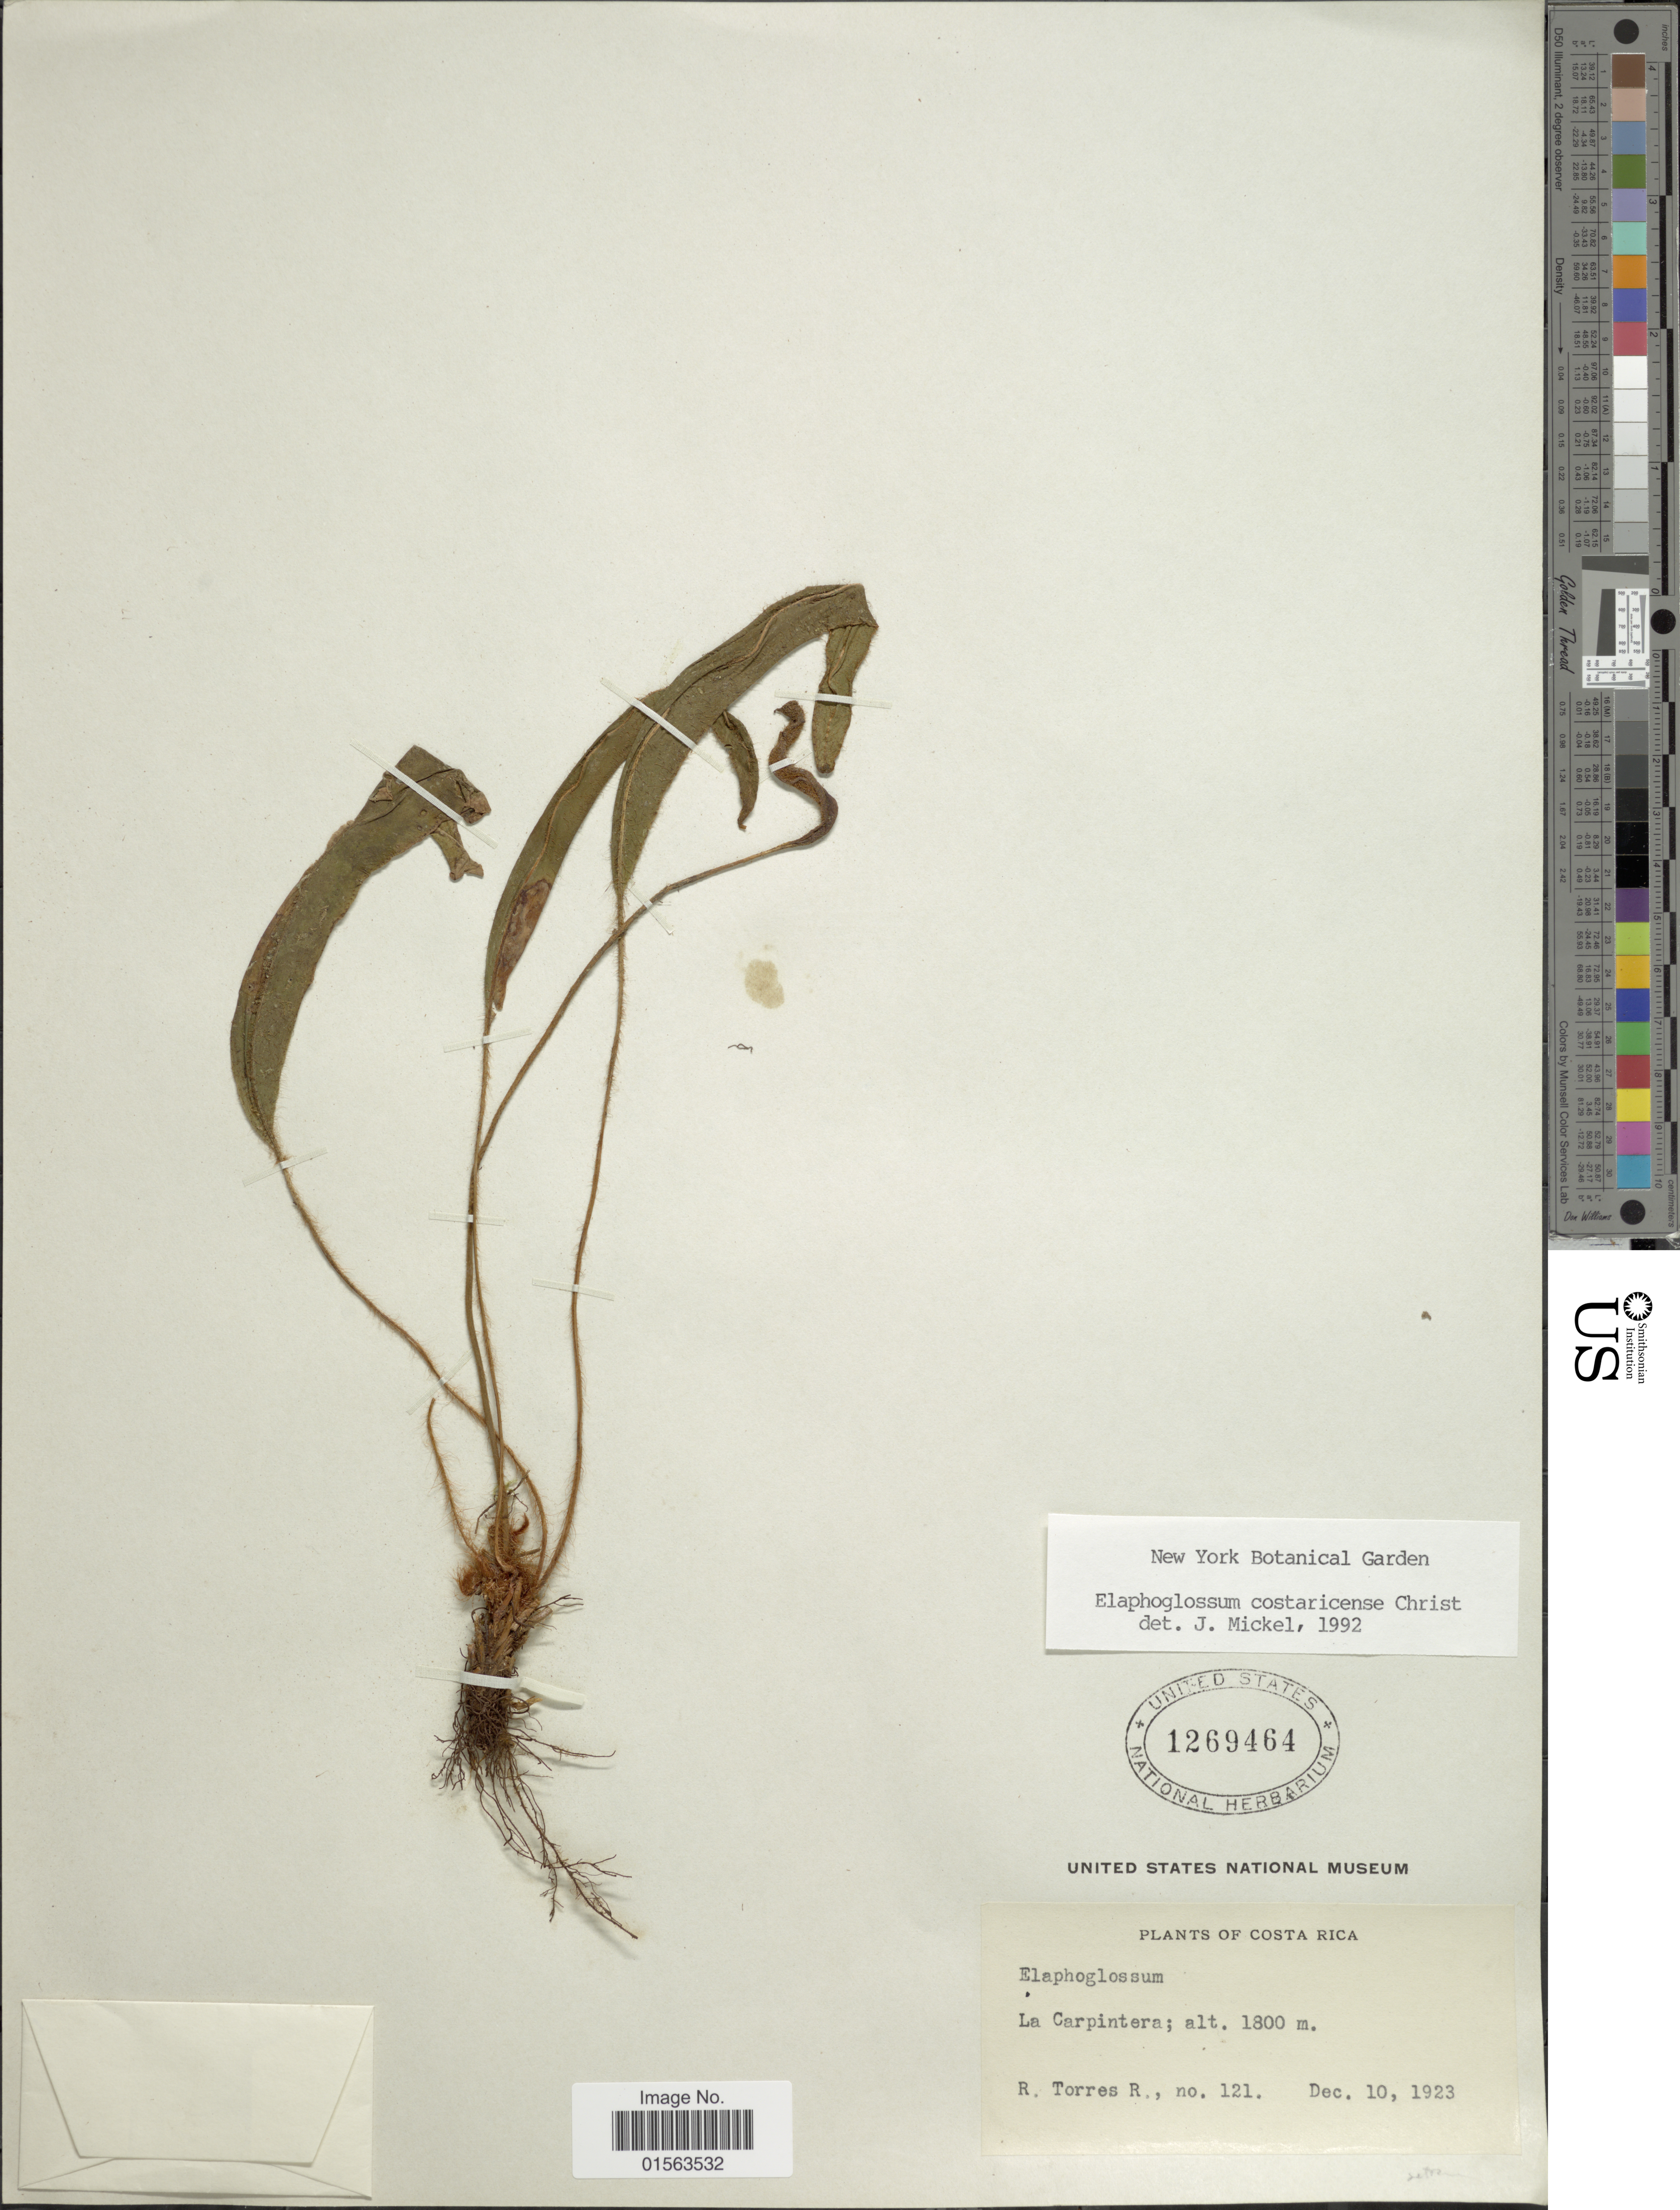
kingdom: Plantae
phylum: Tracheophyta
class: Polypodiopsida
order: Polypodiales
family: Dryopteridaceae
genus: Elaphoglossum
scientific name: Elaphoglossum costaricense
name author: Christ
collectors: R. Torres R.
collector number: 121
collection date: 1923-12-10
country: Costa Rica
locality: La Carpintera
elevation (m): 1800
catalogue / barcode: US 1269464